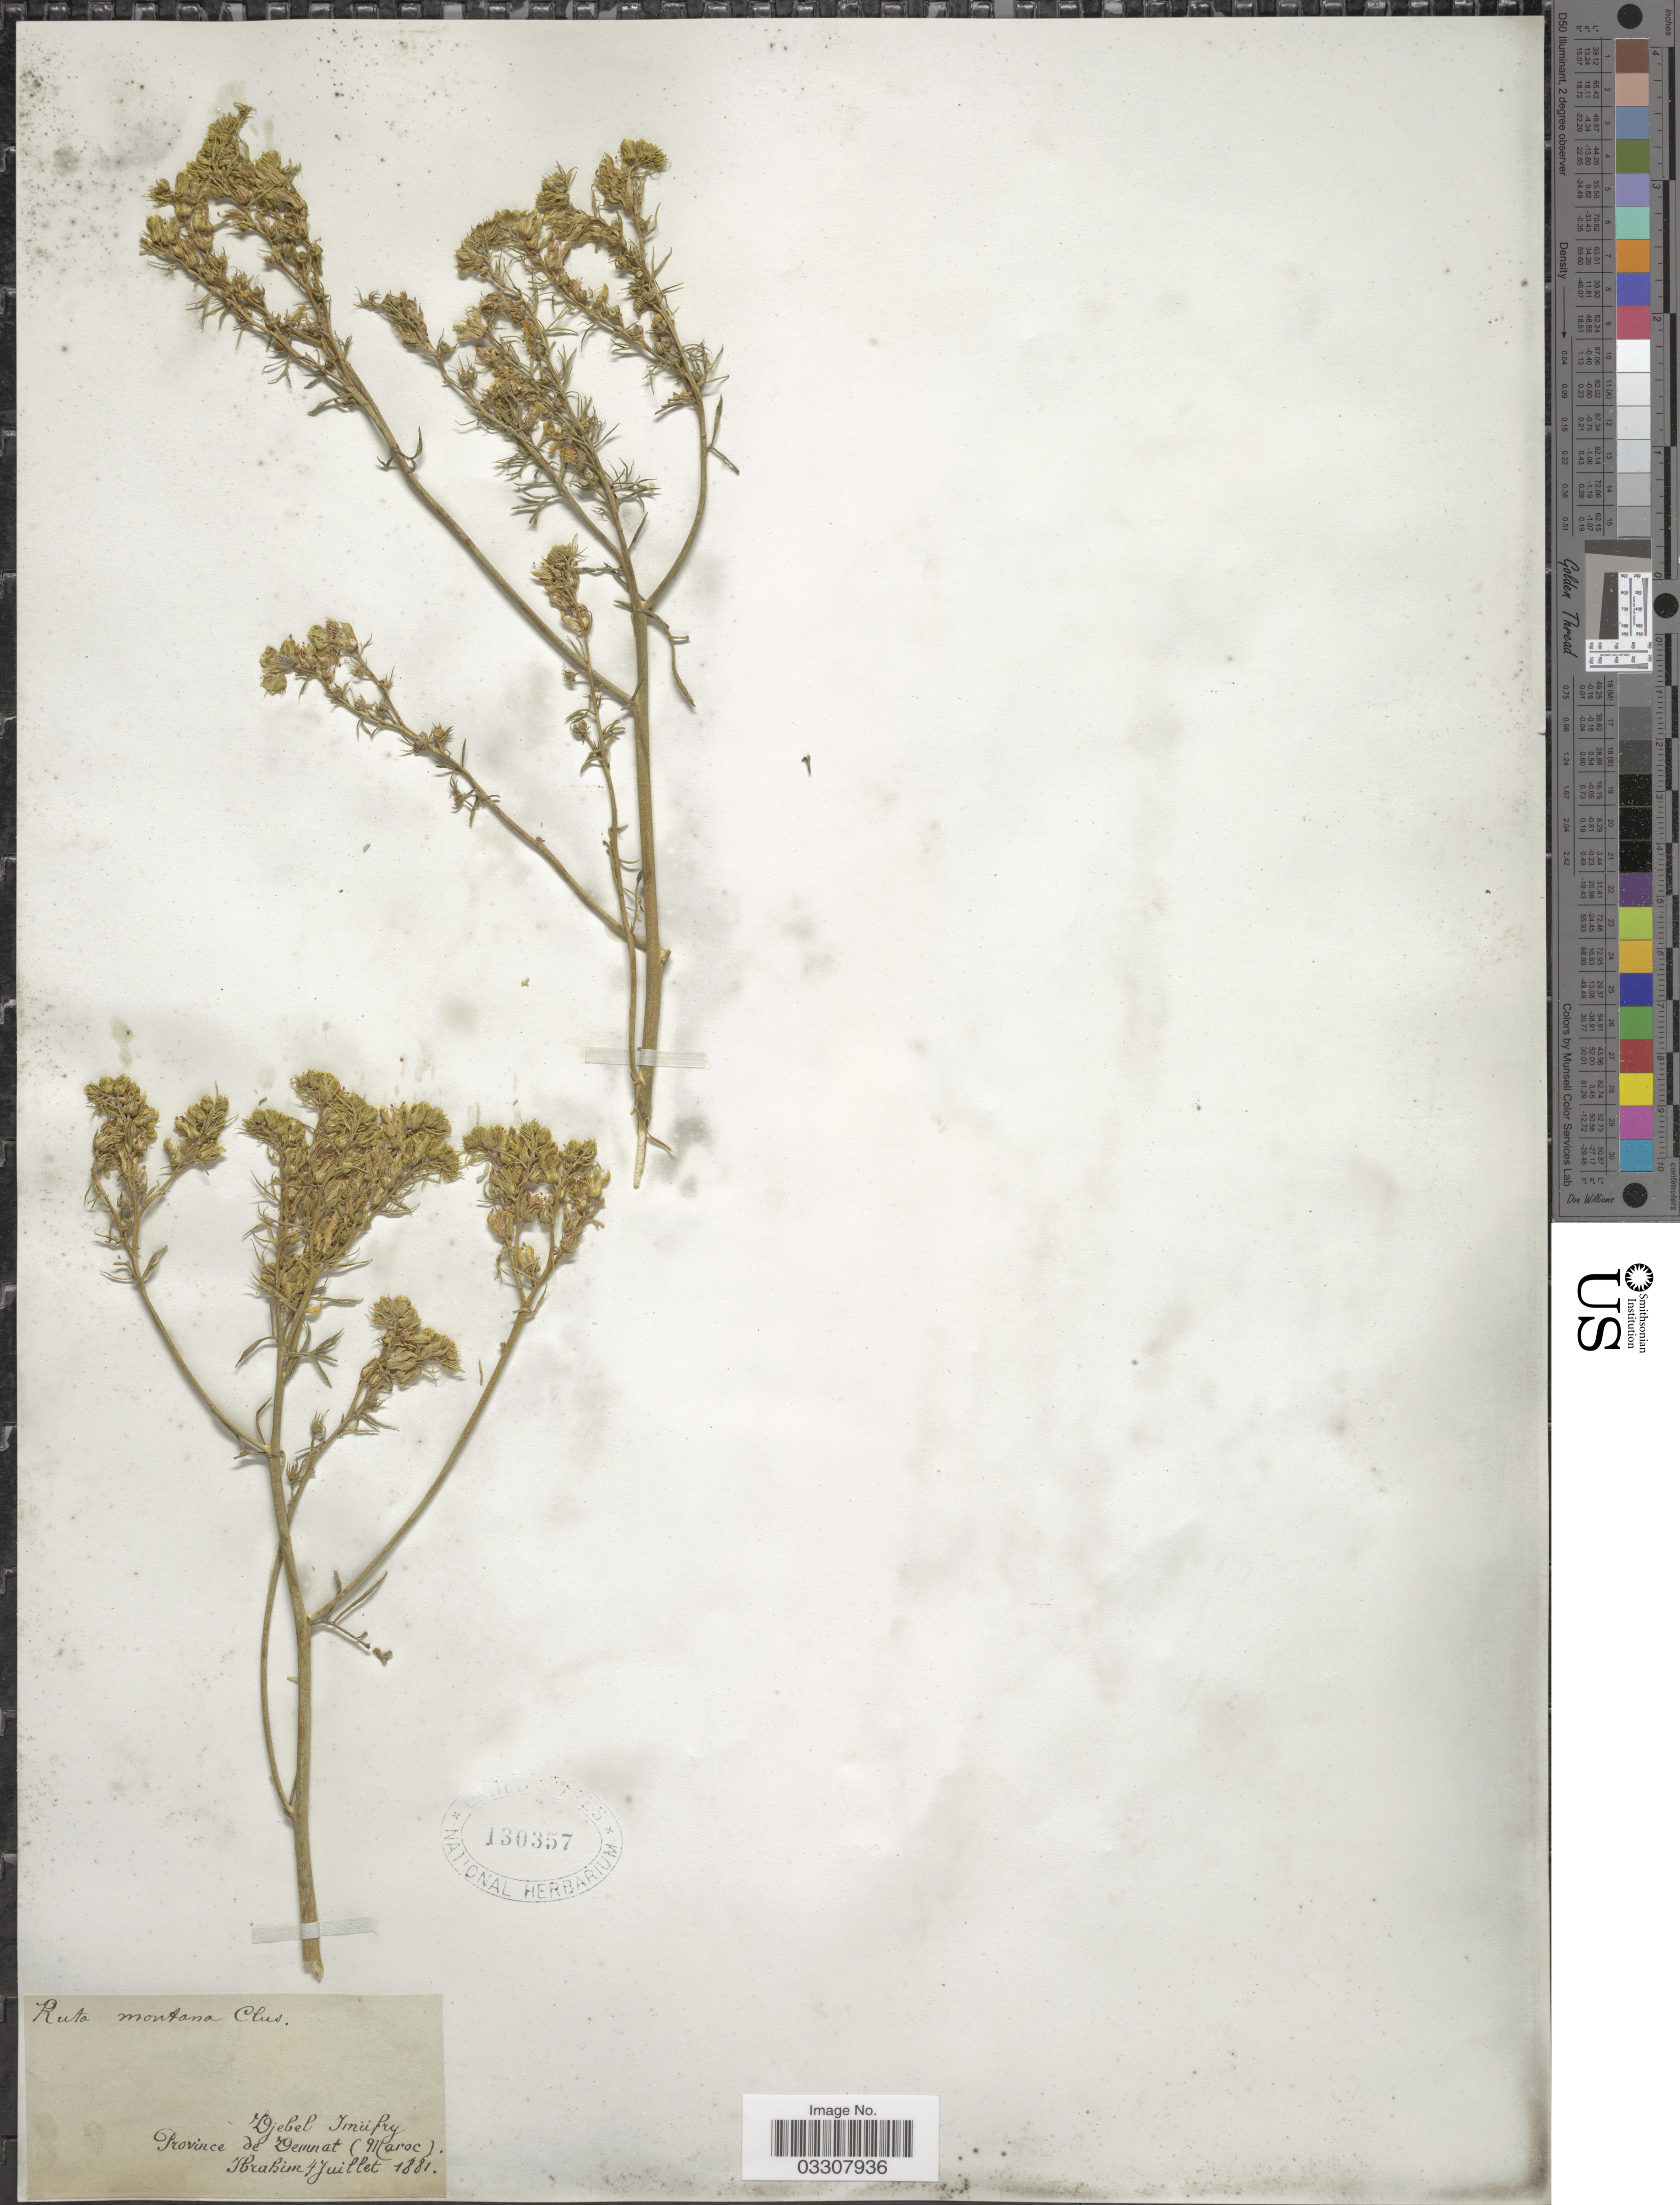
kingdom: Plantae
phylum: Tracheophyta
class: Magnoliopsida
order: Sapindales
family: Rutaceae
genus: Ruta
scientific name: Ruta montana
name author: (L.) L.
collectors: -. Ibrahim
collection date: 1881-07-04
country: Morocco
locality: Djebel Imiifry. Province de Demnat (Maroc).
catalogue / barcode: US 130357